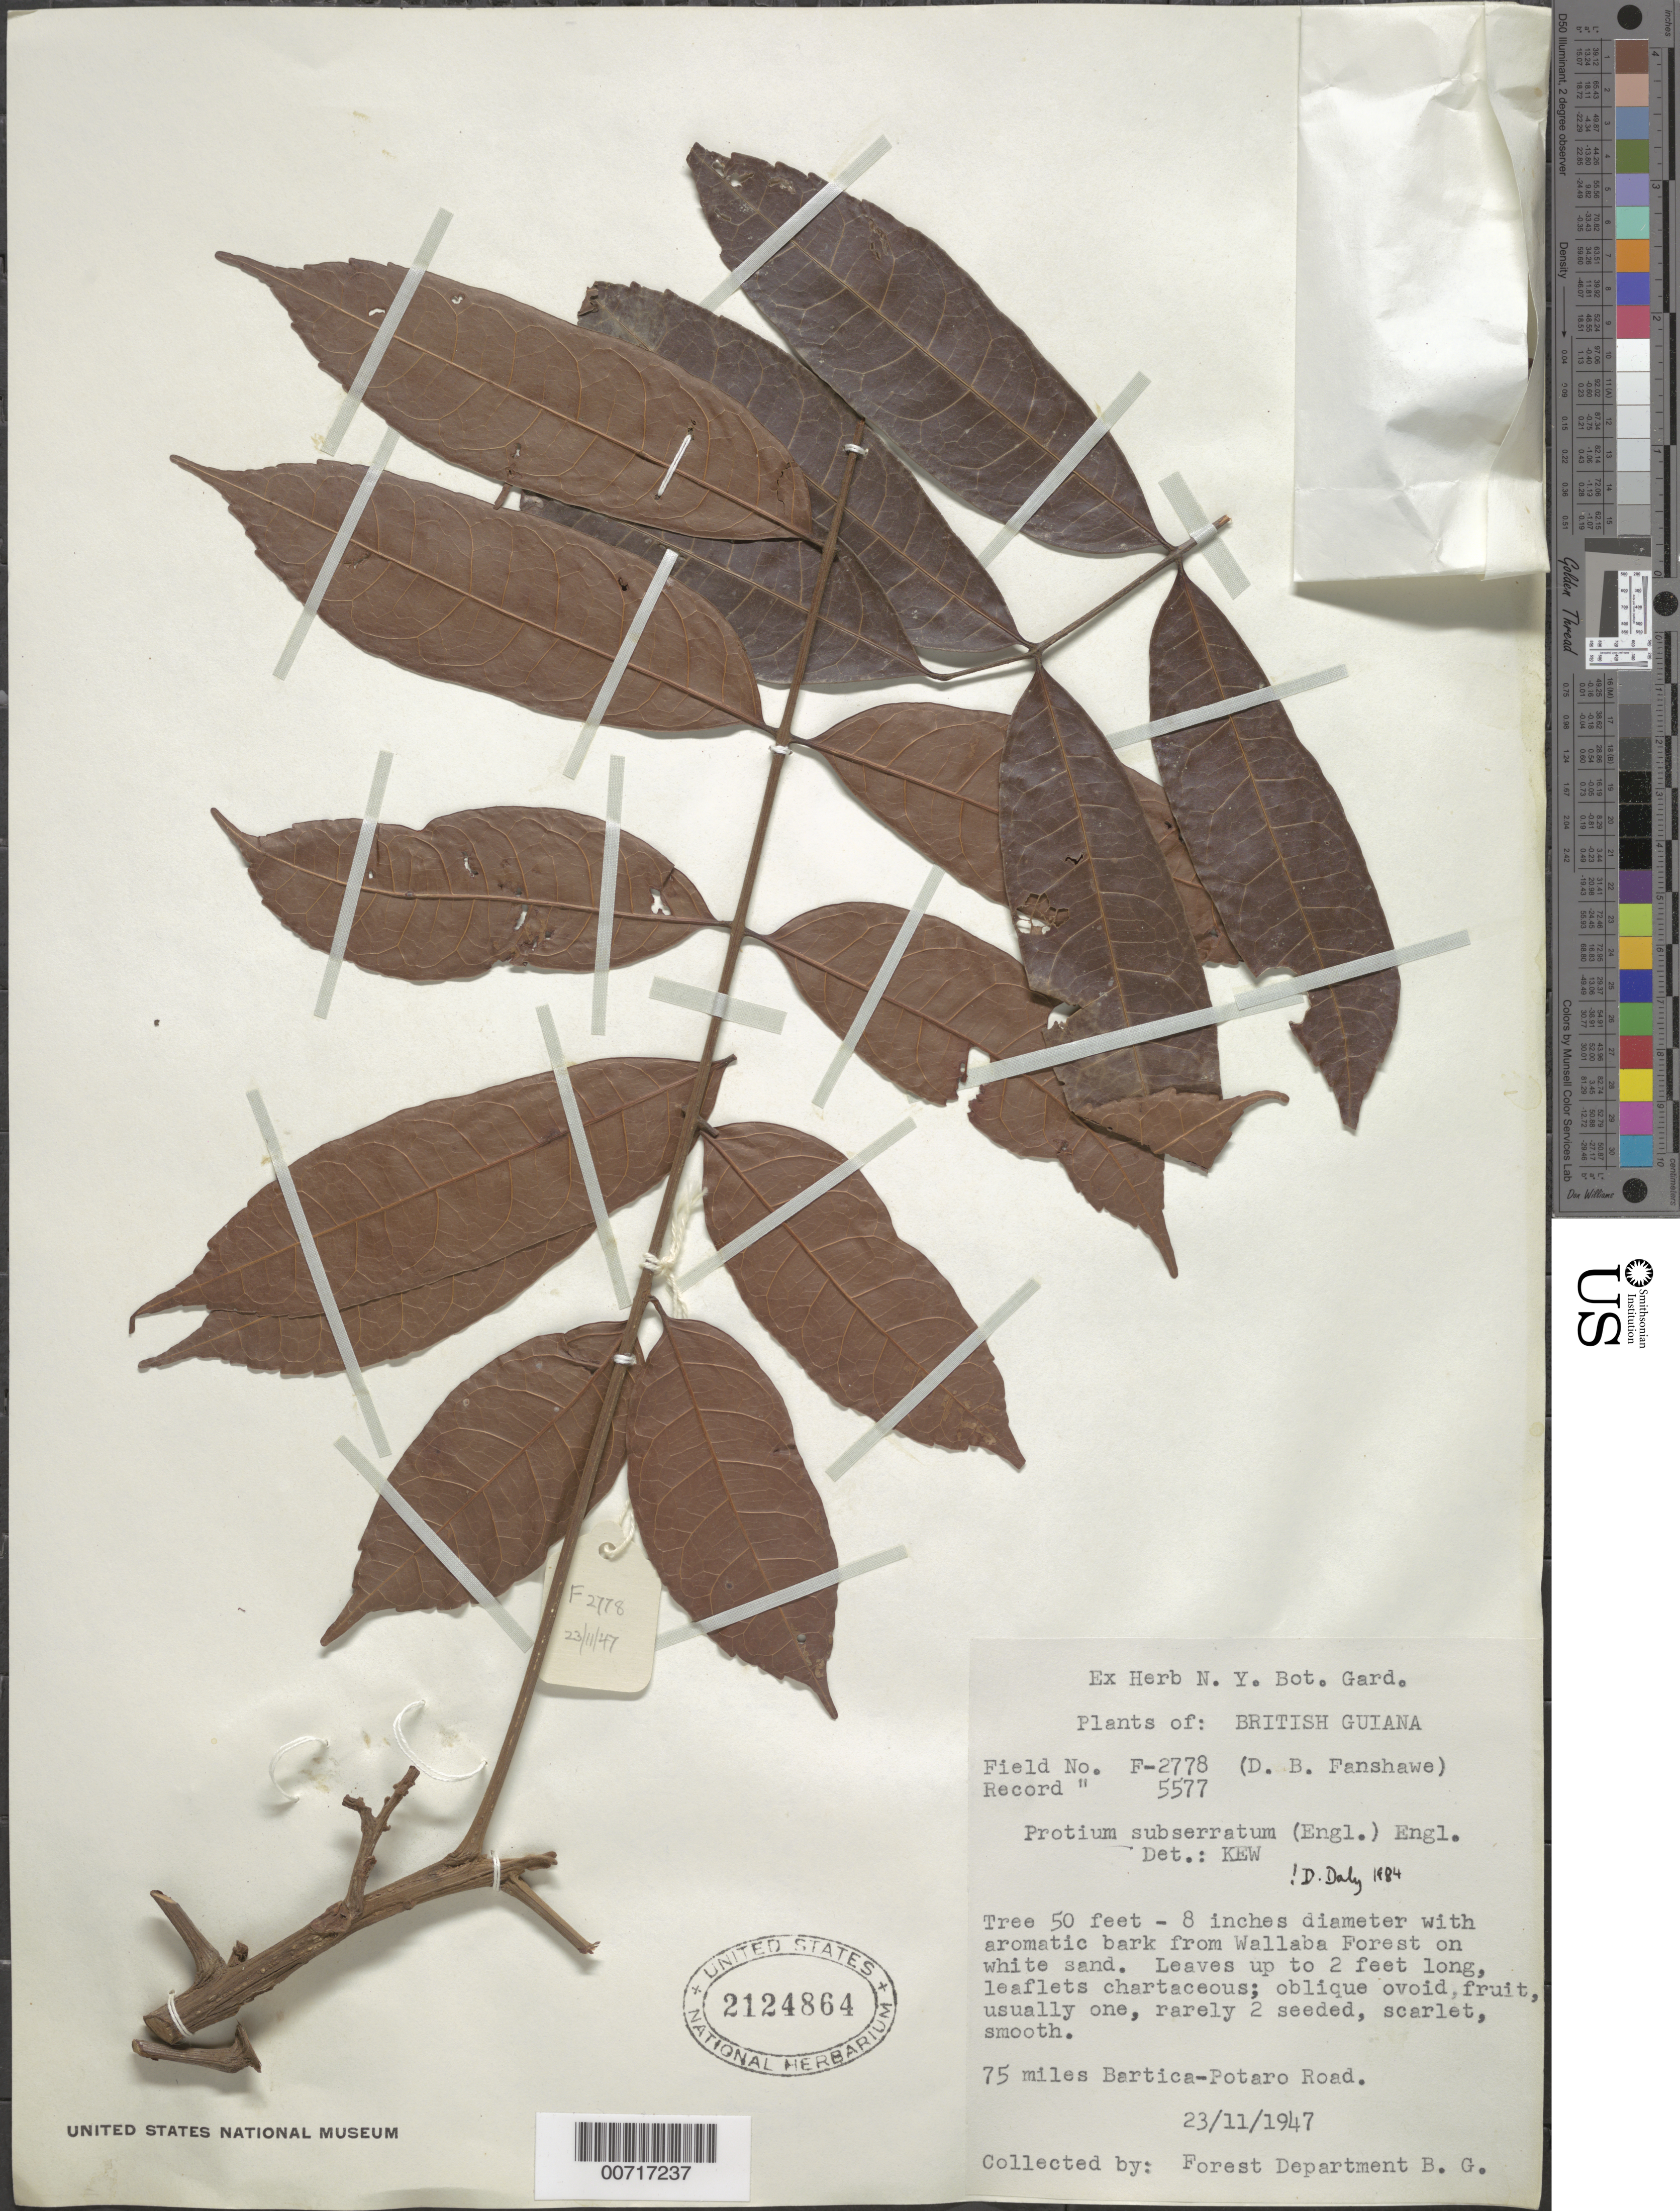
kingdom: Plantae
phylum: Tracheophyta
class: Magnoliopsida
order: Sapindales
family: Burseraceae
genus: Protium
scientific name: Protium subserratum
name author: (Engl.) Engl.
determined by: Daly, D. C.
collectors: Forest Dept. B. G. & British Guiana Forestry Dept.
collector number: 5577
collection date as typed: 23-Nov-47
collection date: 1947-11-23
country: Guyana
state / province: Cuyuni-Mazaruni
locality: Bartica-Potaro Road, mile 75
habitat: Wallaba forest on white sand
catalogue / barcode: US 2124864